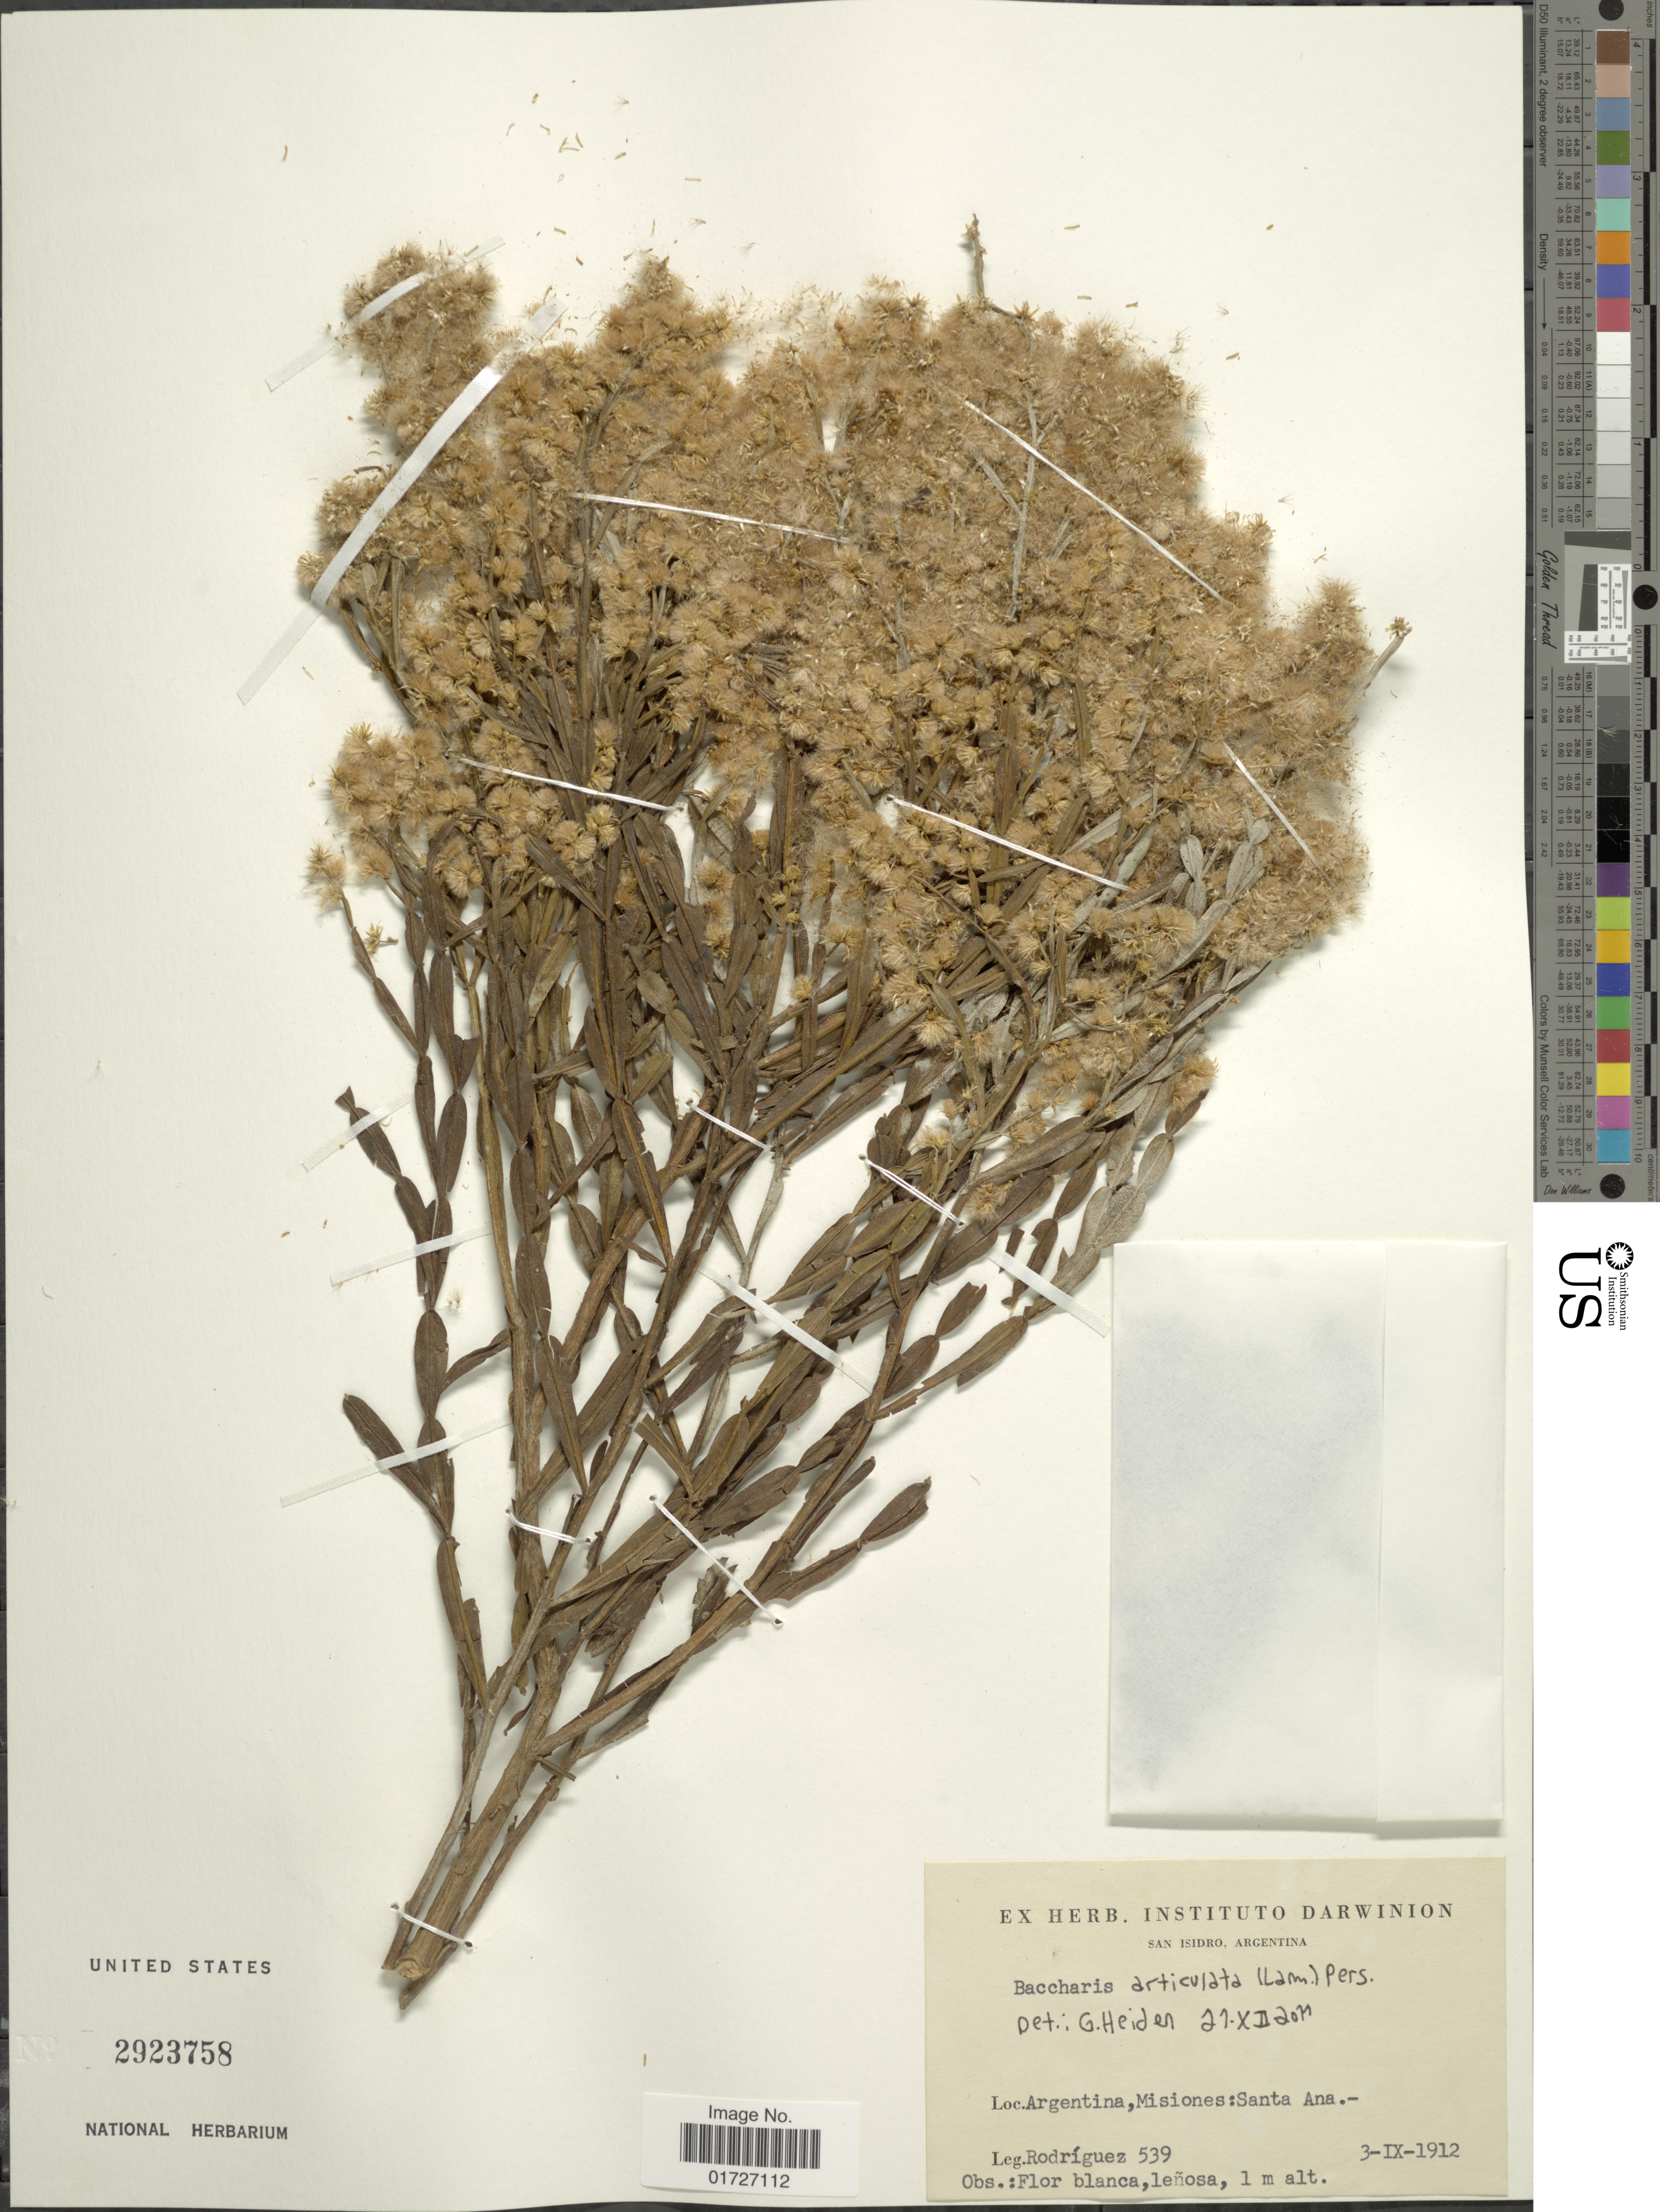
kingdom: Plantae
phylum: Tracheophyta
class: Magnoliopsida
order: Asterales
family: Asteraceae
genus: Baccharis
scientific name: Baccharis articulata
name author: (Lam.) Pers.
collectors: Rodriguez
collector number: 539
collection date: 1912-09-03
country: Argentina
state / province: Misiones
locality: Santa Ana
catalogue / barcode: US 2923758